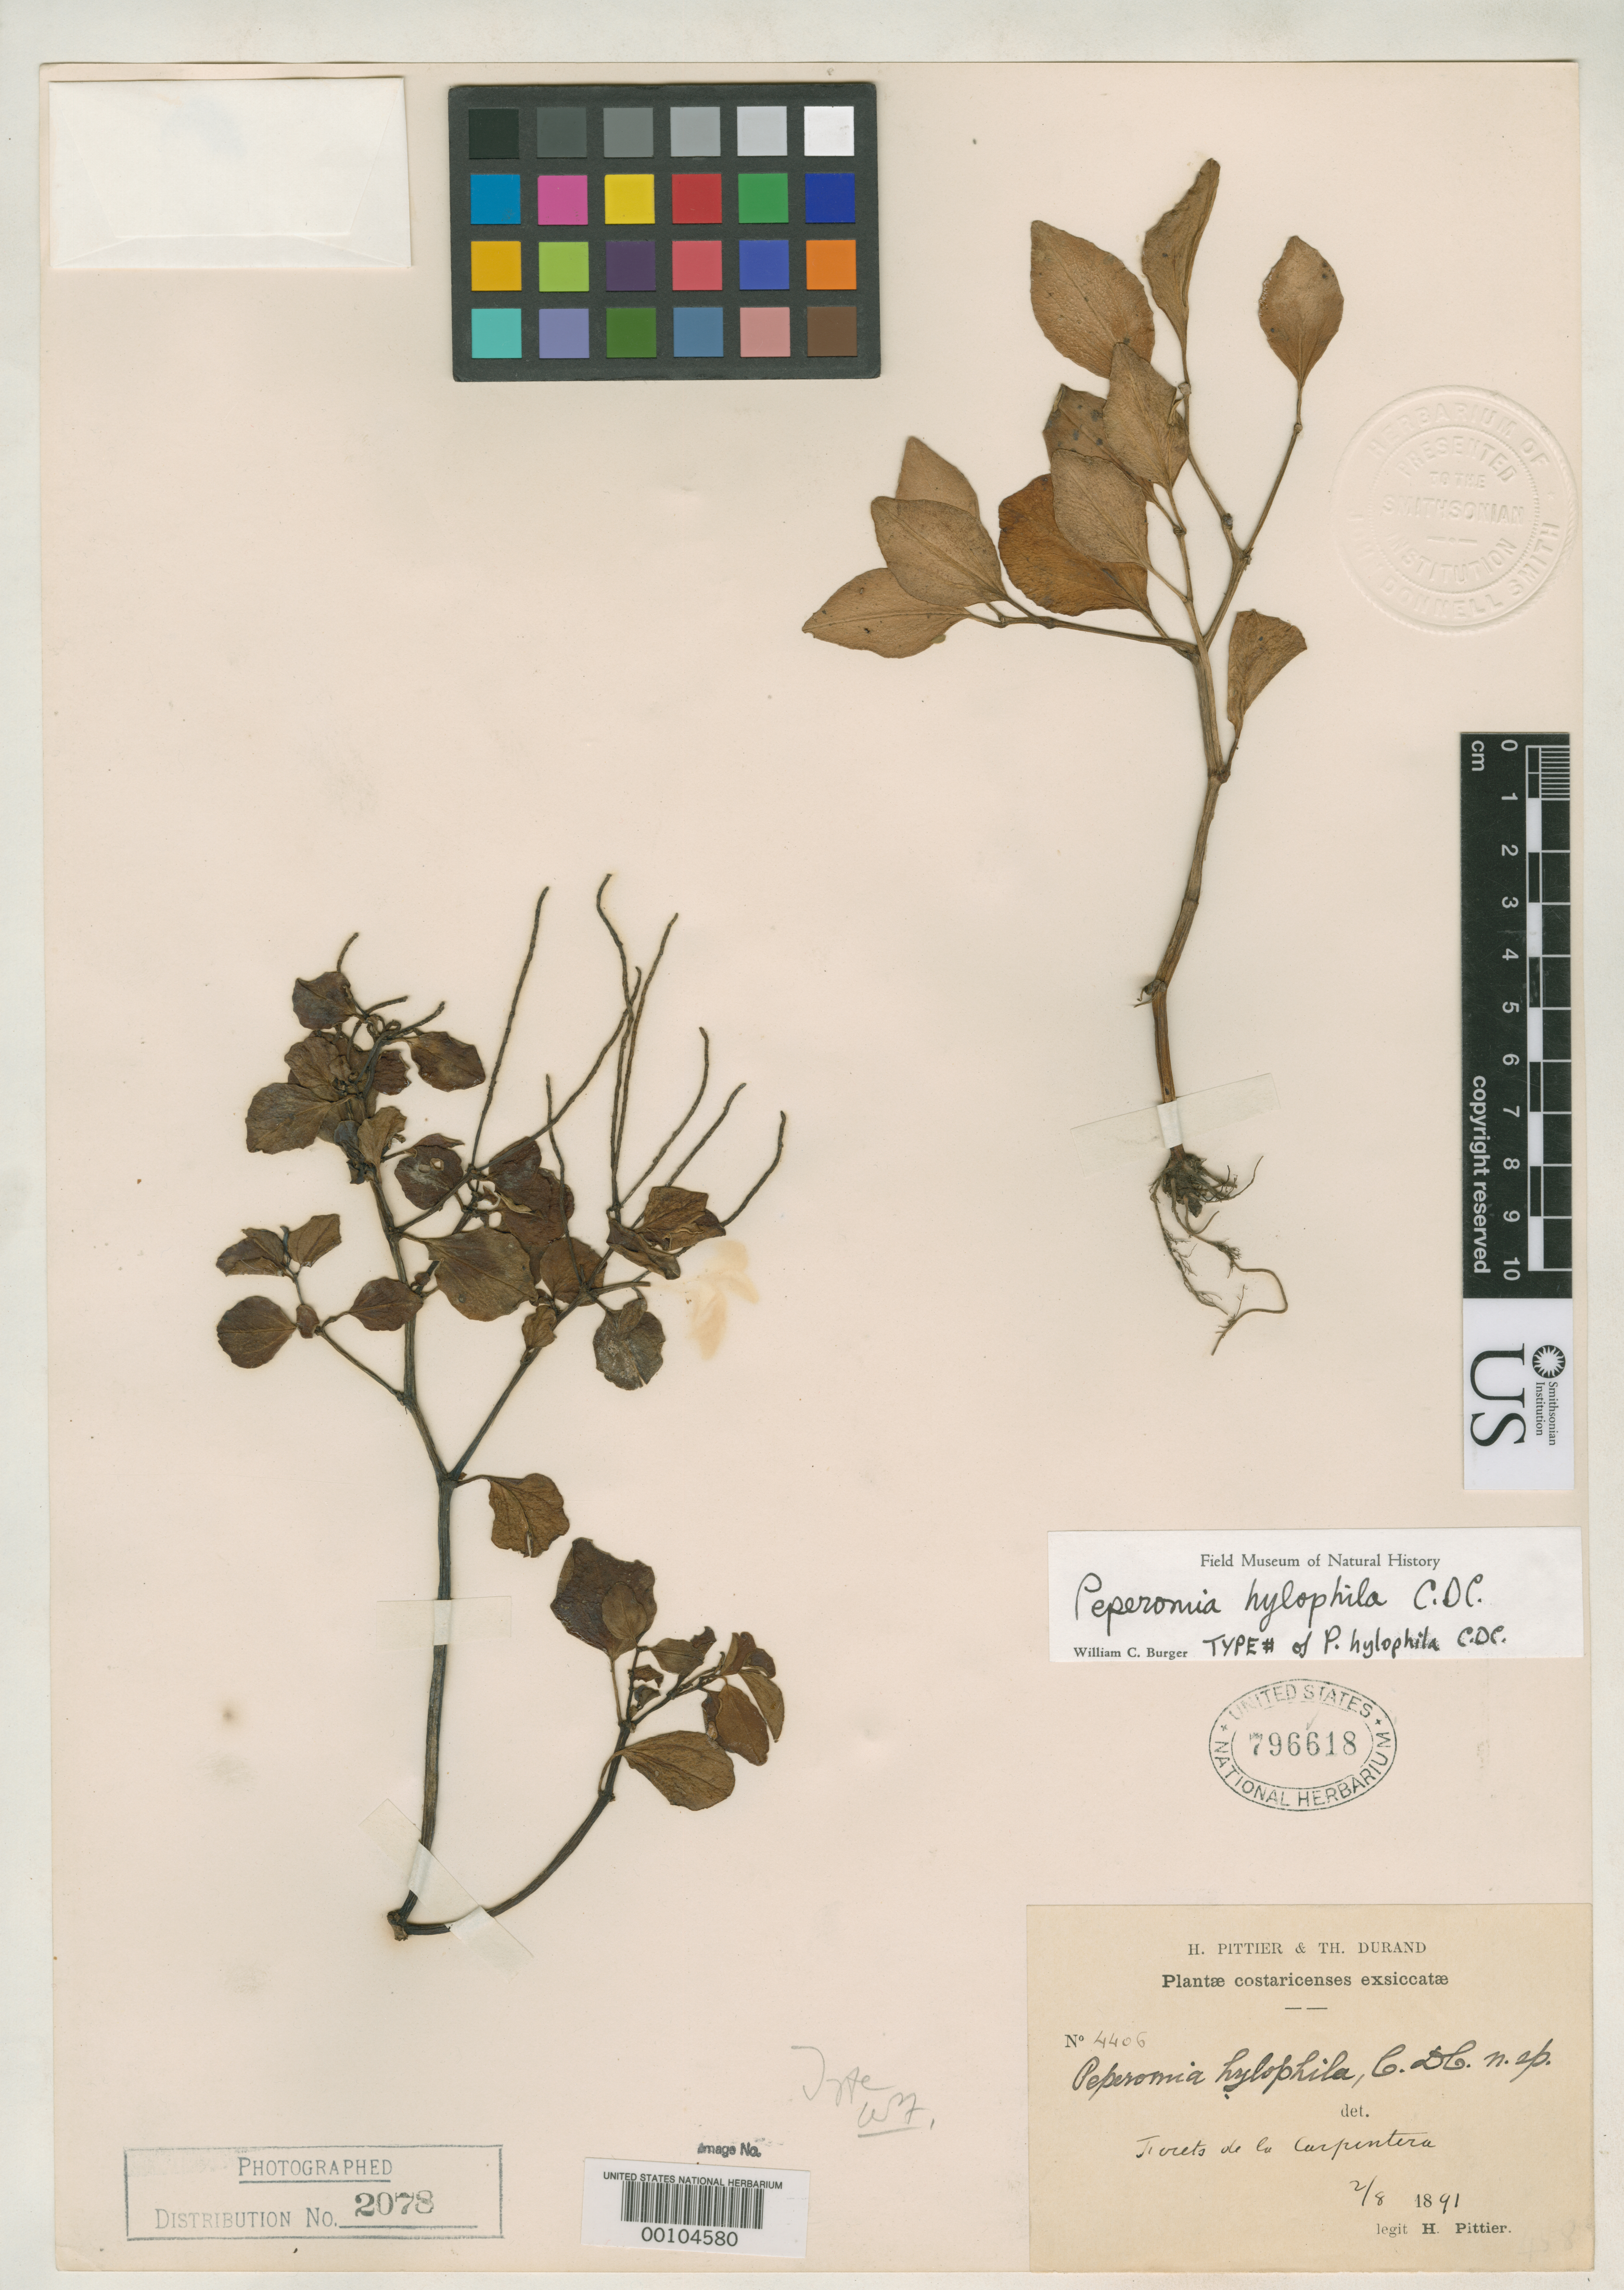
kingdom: Plantae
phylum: Tracheophyta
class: Magnoliopsida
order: Piperales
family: Piperaceae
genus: Peperomia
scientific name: Peperomia hylophila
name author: C. DC. in Pittier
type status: Isosyntype; Lectotype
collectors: H. F. Pittier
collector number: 4406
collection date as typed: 08 Feb 1891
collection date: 1891-02-08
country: Costa Rica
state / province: Cartago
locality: Forets de la Carpintera.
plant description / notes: Probably collected by Tonduz; see Donnell Smith 6744 (filed as holotype of Peperomia hylophila var. personata Trelease) for another syntype. Trelease cited Pittier 4406 as "type" and annotated this sheet (USNH 7966618) as such, effectively lectotypifying. Lectotype at BR as superfluously lectotypified by Mathieu & Posada, Candollea 61: 352 (2006).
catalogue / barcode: US 796618